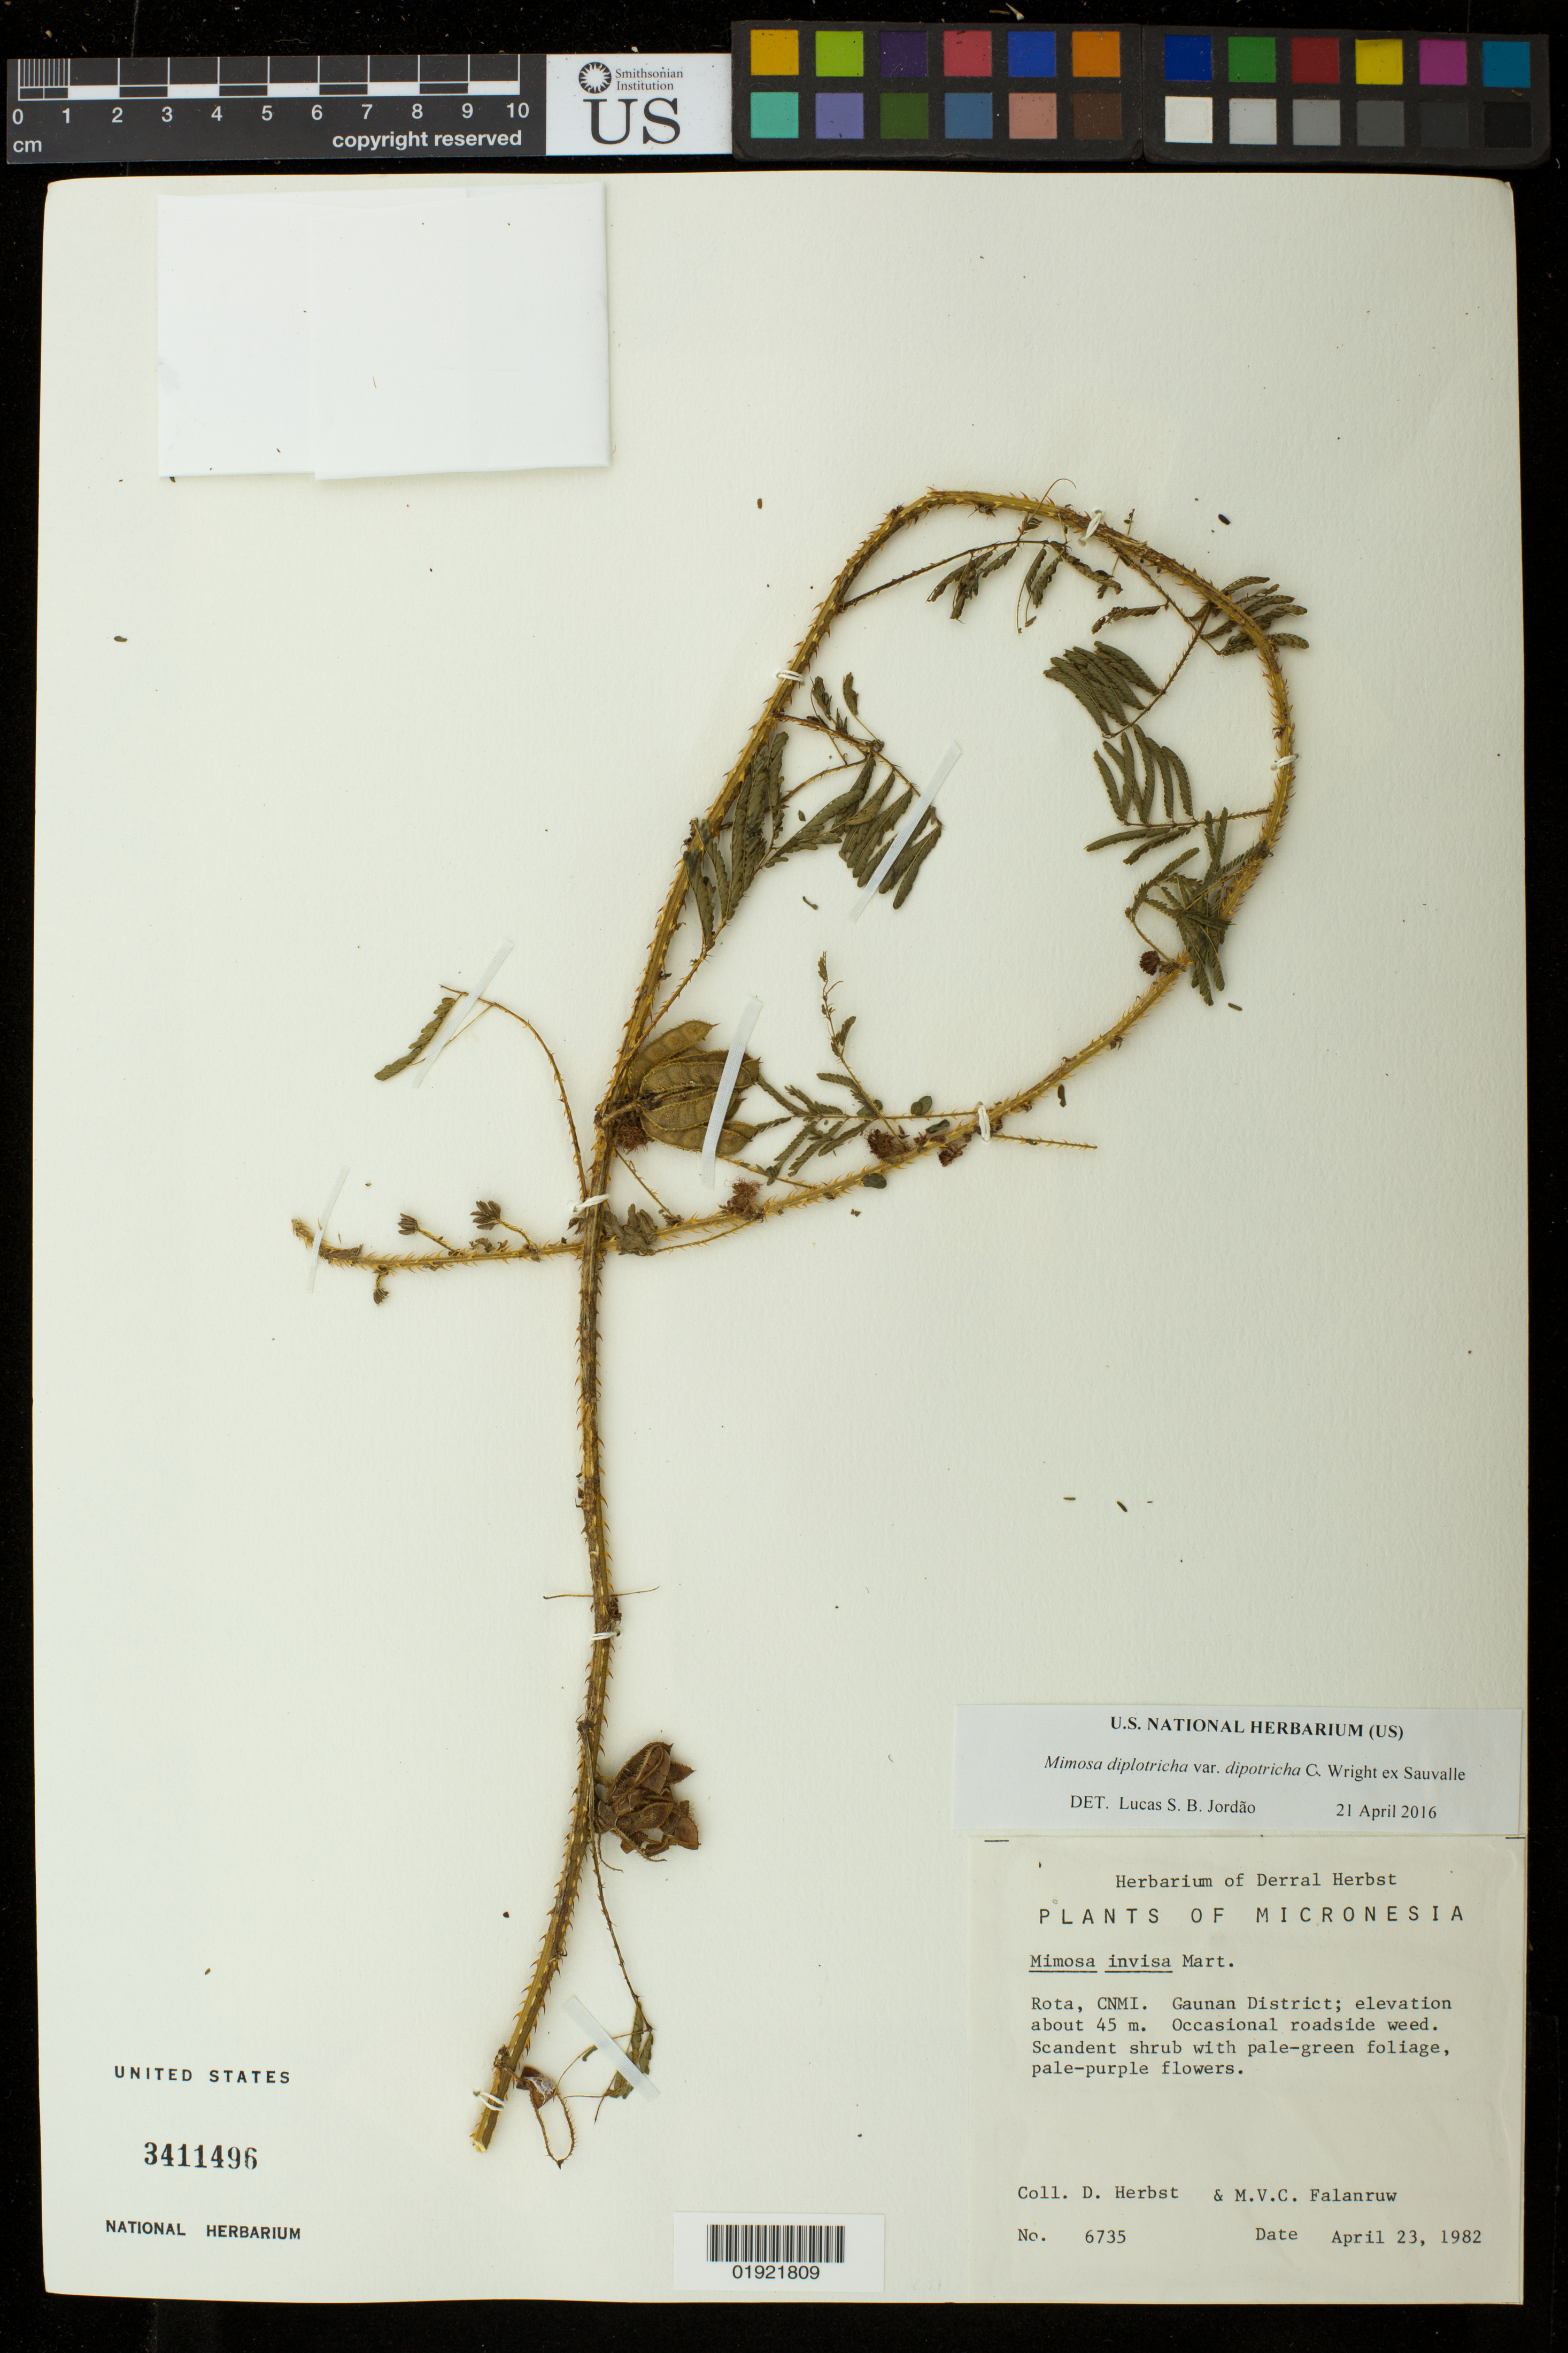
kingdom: Plantae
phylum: Tracheophyta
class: Magnoliopsida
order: Fabales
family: Fabaceae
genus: Mimosa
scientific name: Mimosa diplotricha var. diplotricha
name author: C. Wright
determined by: Jordão, Lucas S.B.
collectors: D. Herbst & M. Falanruw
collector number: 6735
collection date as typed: April 23, 1982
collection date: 1982-04-23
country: Northern Mariana Islands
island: Rota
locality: Rota, CNMI. Guanan District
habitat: occasional roadside weed.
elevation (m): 45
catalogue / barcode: US 3411496